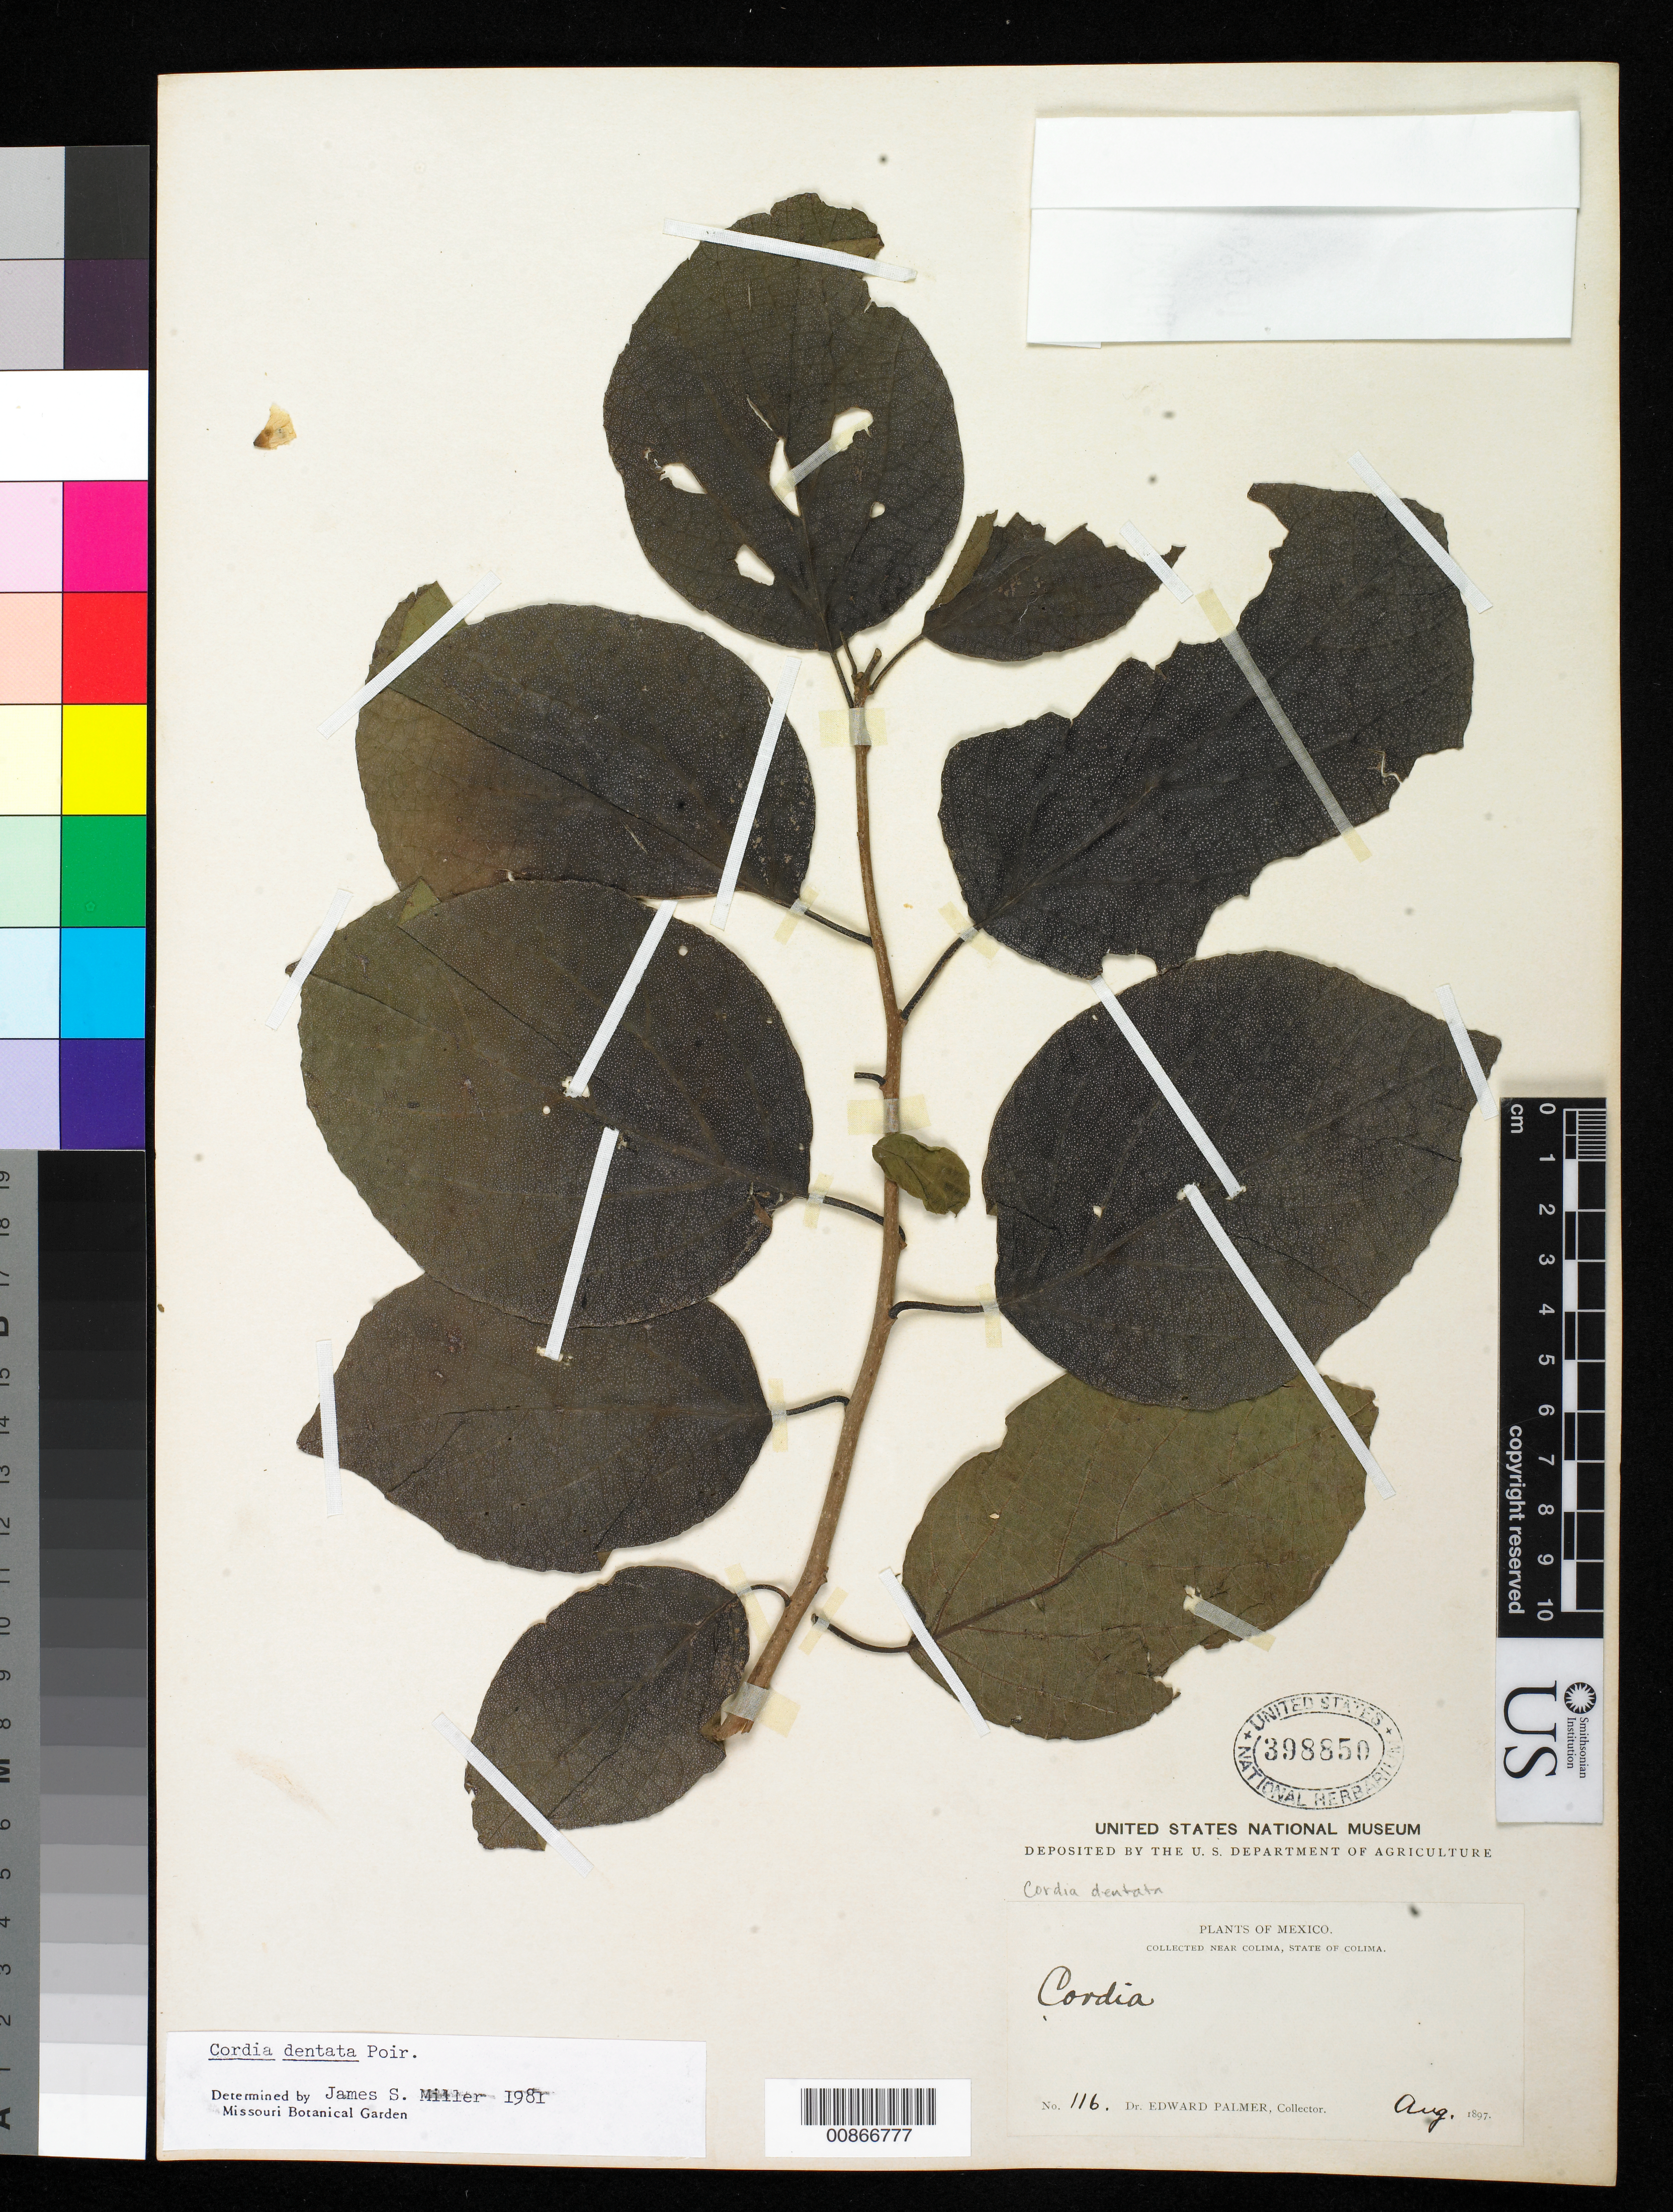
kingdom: Plantae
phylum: Tracheophyta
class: Magnoliopsida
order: Boraginales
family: Cordiaceae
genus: Cordia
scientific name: Cordia dentata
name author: Poir.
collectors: E. Palmer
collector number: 116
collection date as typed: Aug 1897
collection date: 1897-08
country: Mexico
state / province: Colima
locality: Near Colima, Colima.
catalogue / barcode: US 398850